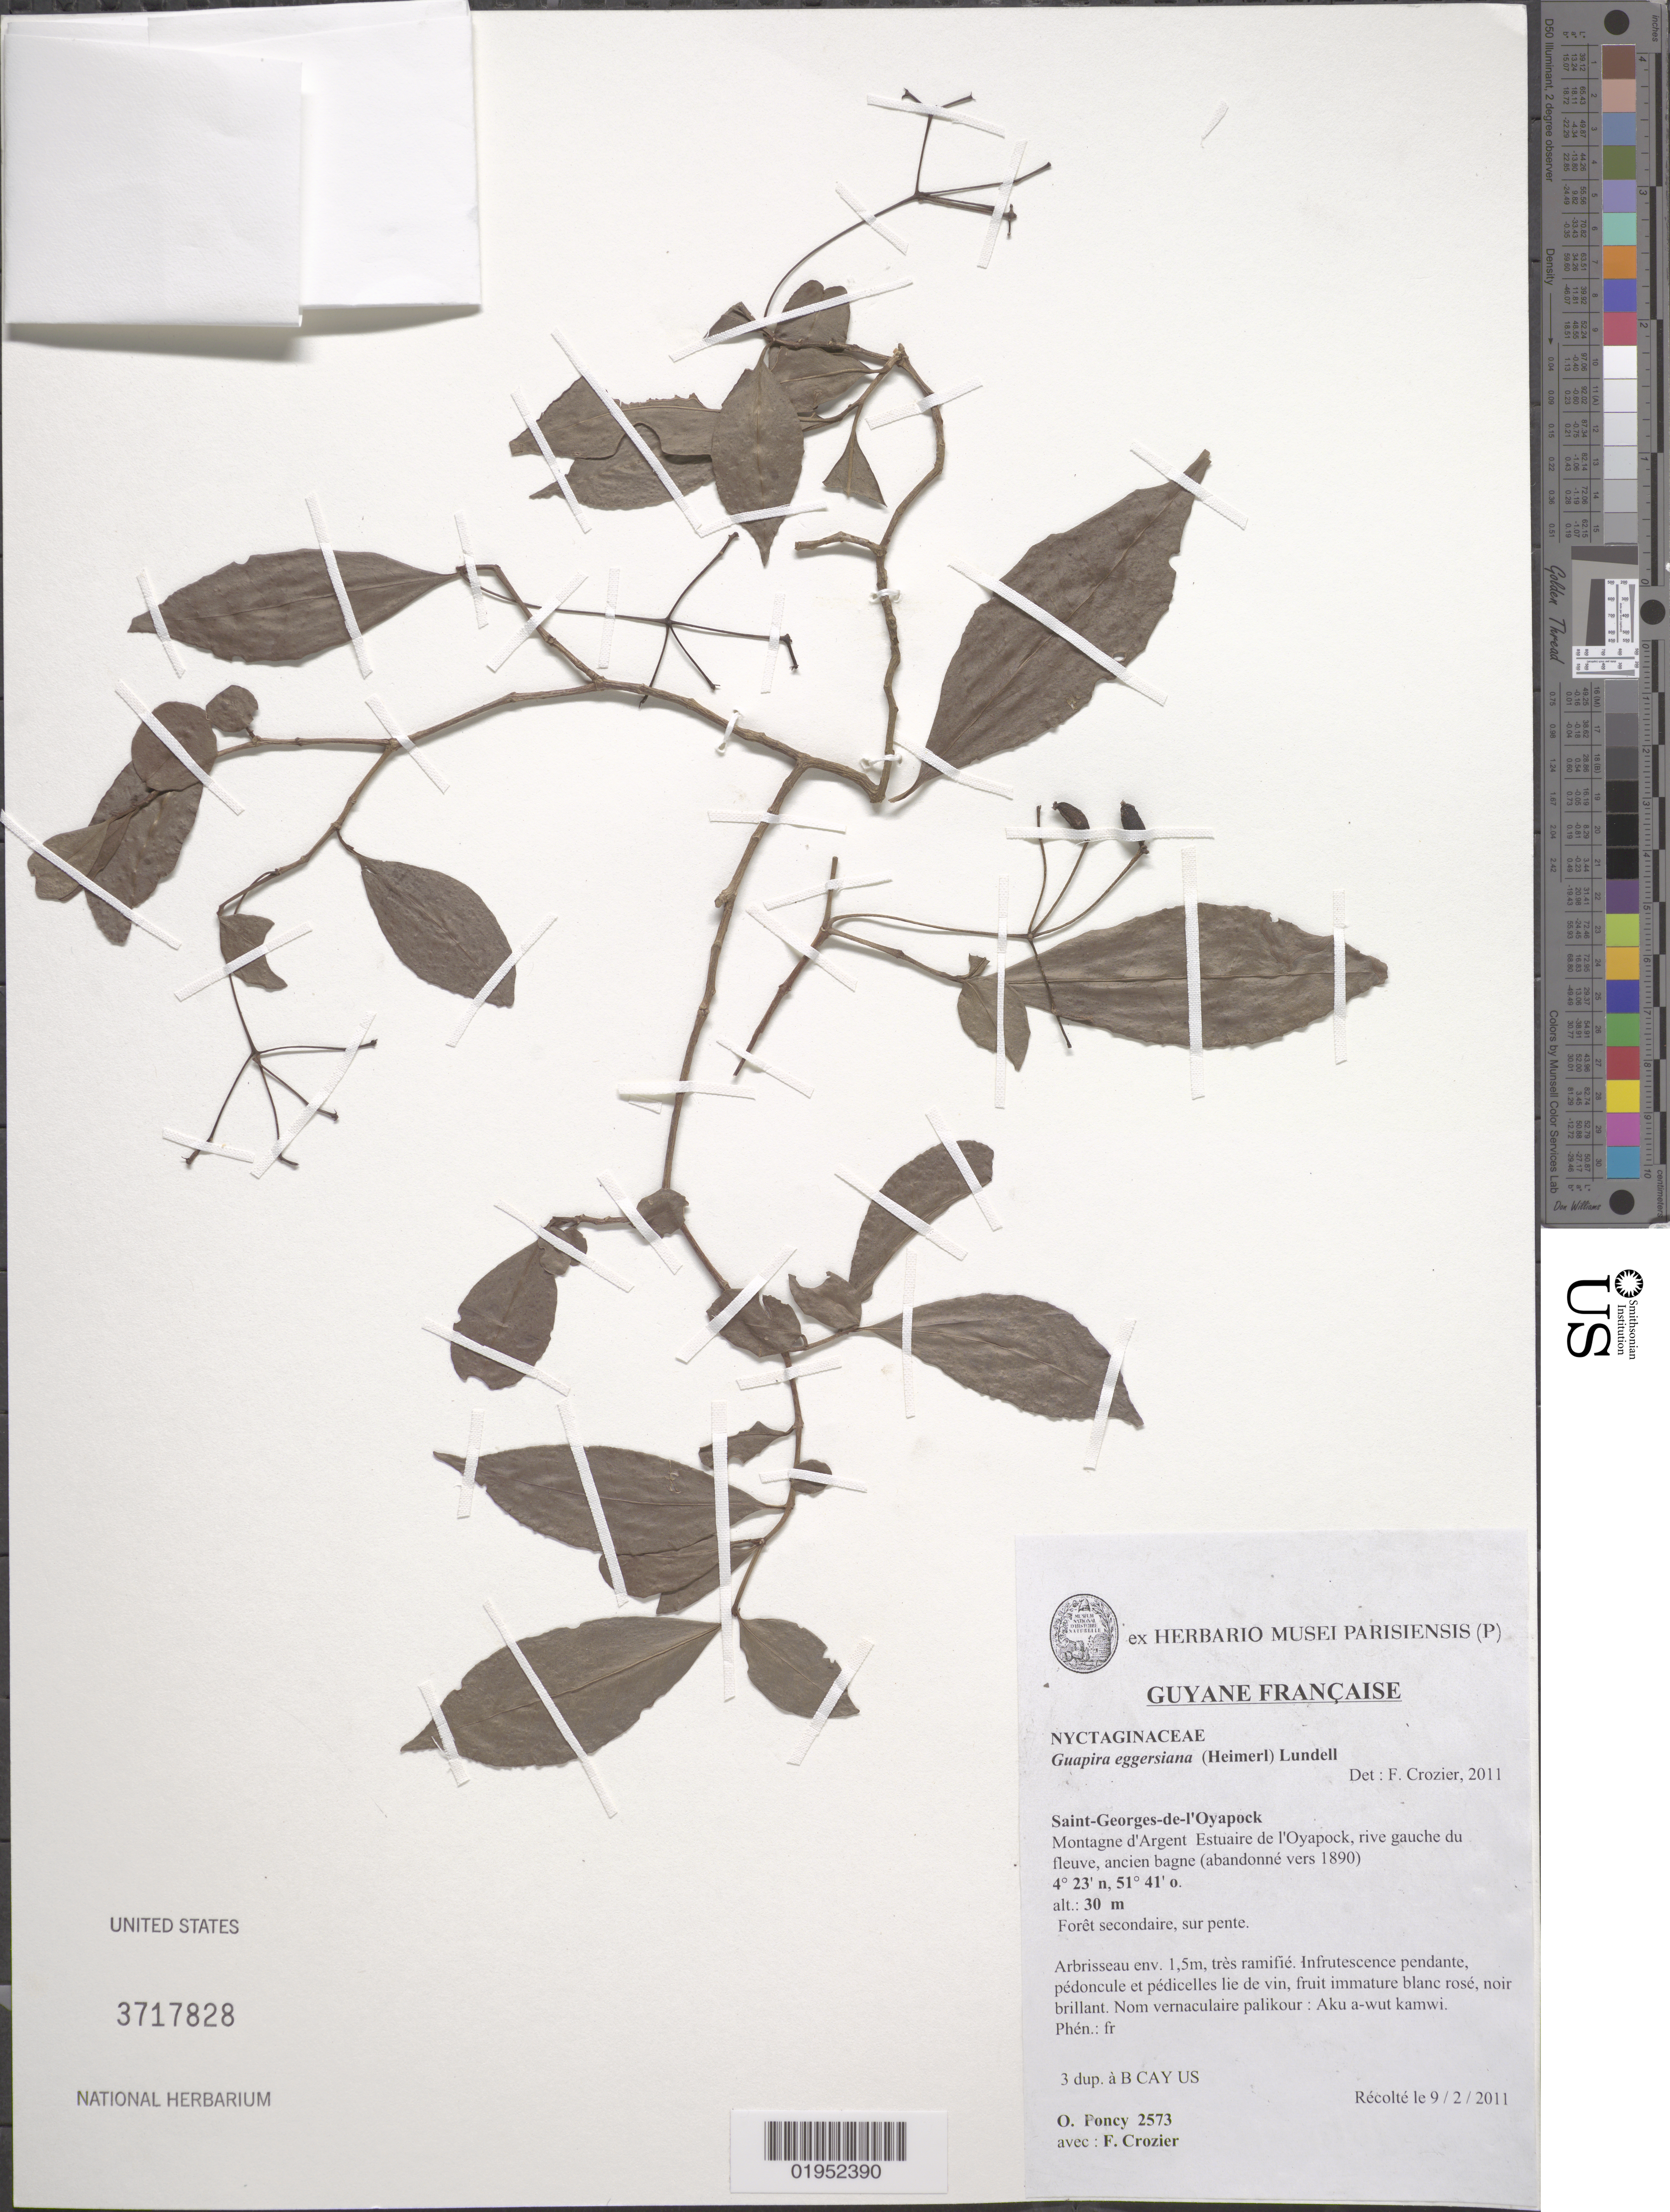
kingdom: Plantae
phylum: Tracheophyta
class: Magnoliopsida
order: Caryophyllales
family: Nyctaginaceae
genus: Guapira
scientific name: Guapira eggersiana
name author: (Heimerl) Lundell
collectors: O. Poncy & F. Crozier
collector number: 2573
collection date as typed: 9 Feb 2011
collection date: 2011-02-09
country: French Guiana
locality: Saint-Georges-de-l'Oyapock: Montagne d'Argent Estuaire de l'Oyapock, rive gauche du fleuve, ancien bagne (abandonne vers 1890)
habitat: Foret secondaire, sur pente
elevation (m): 30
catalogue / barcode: US 3717828